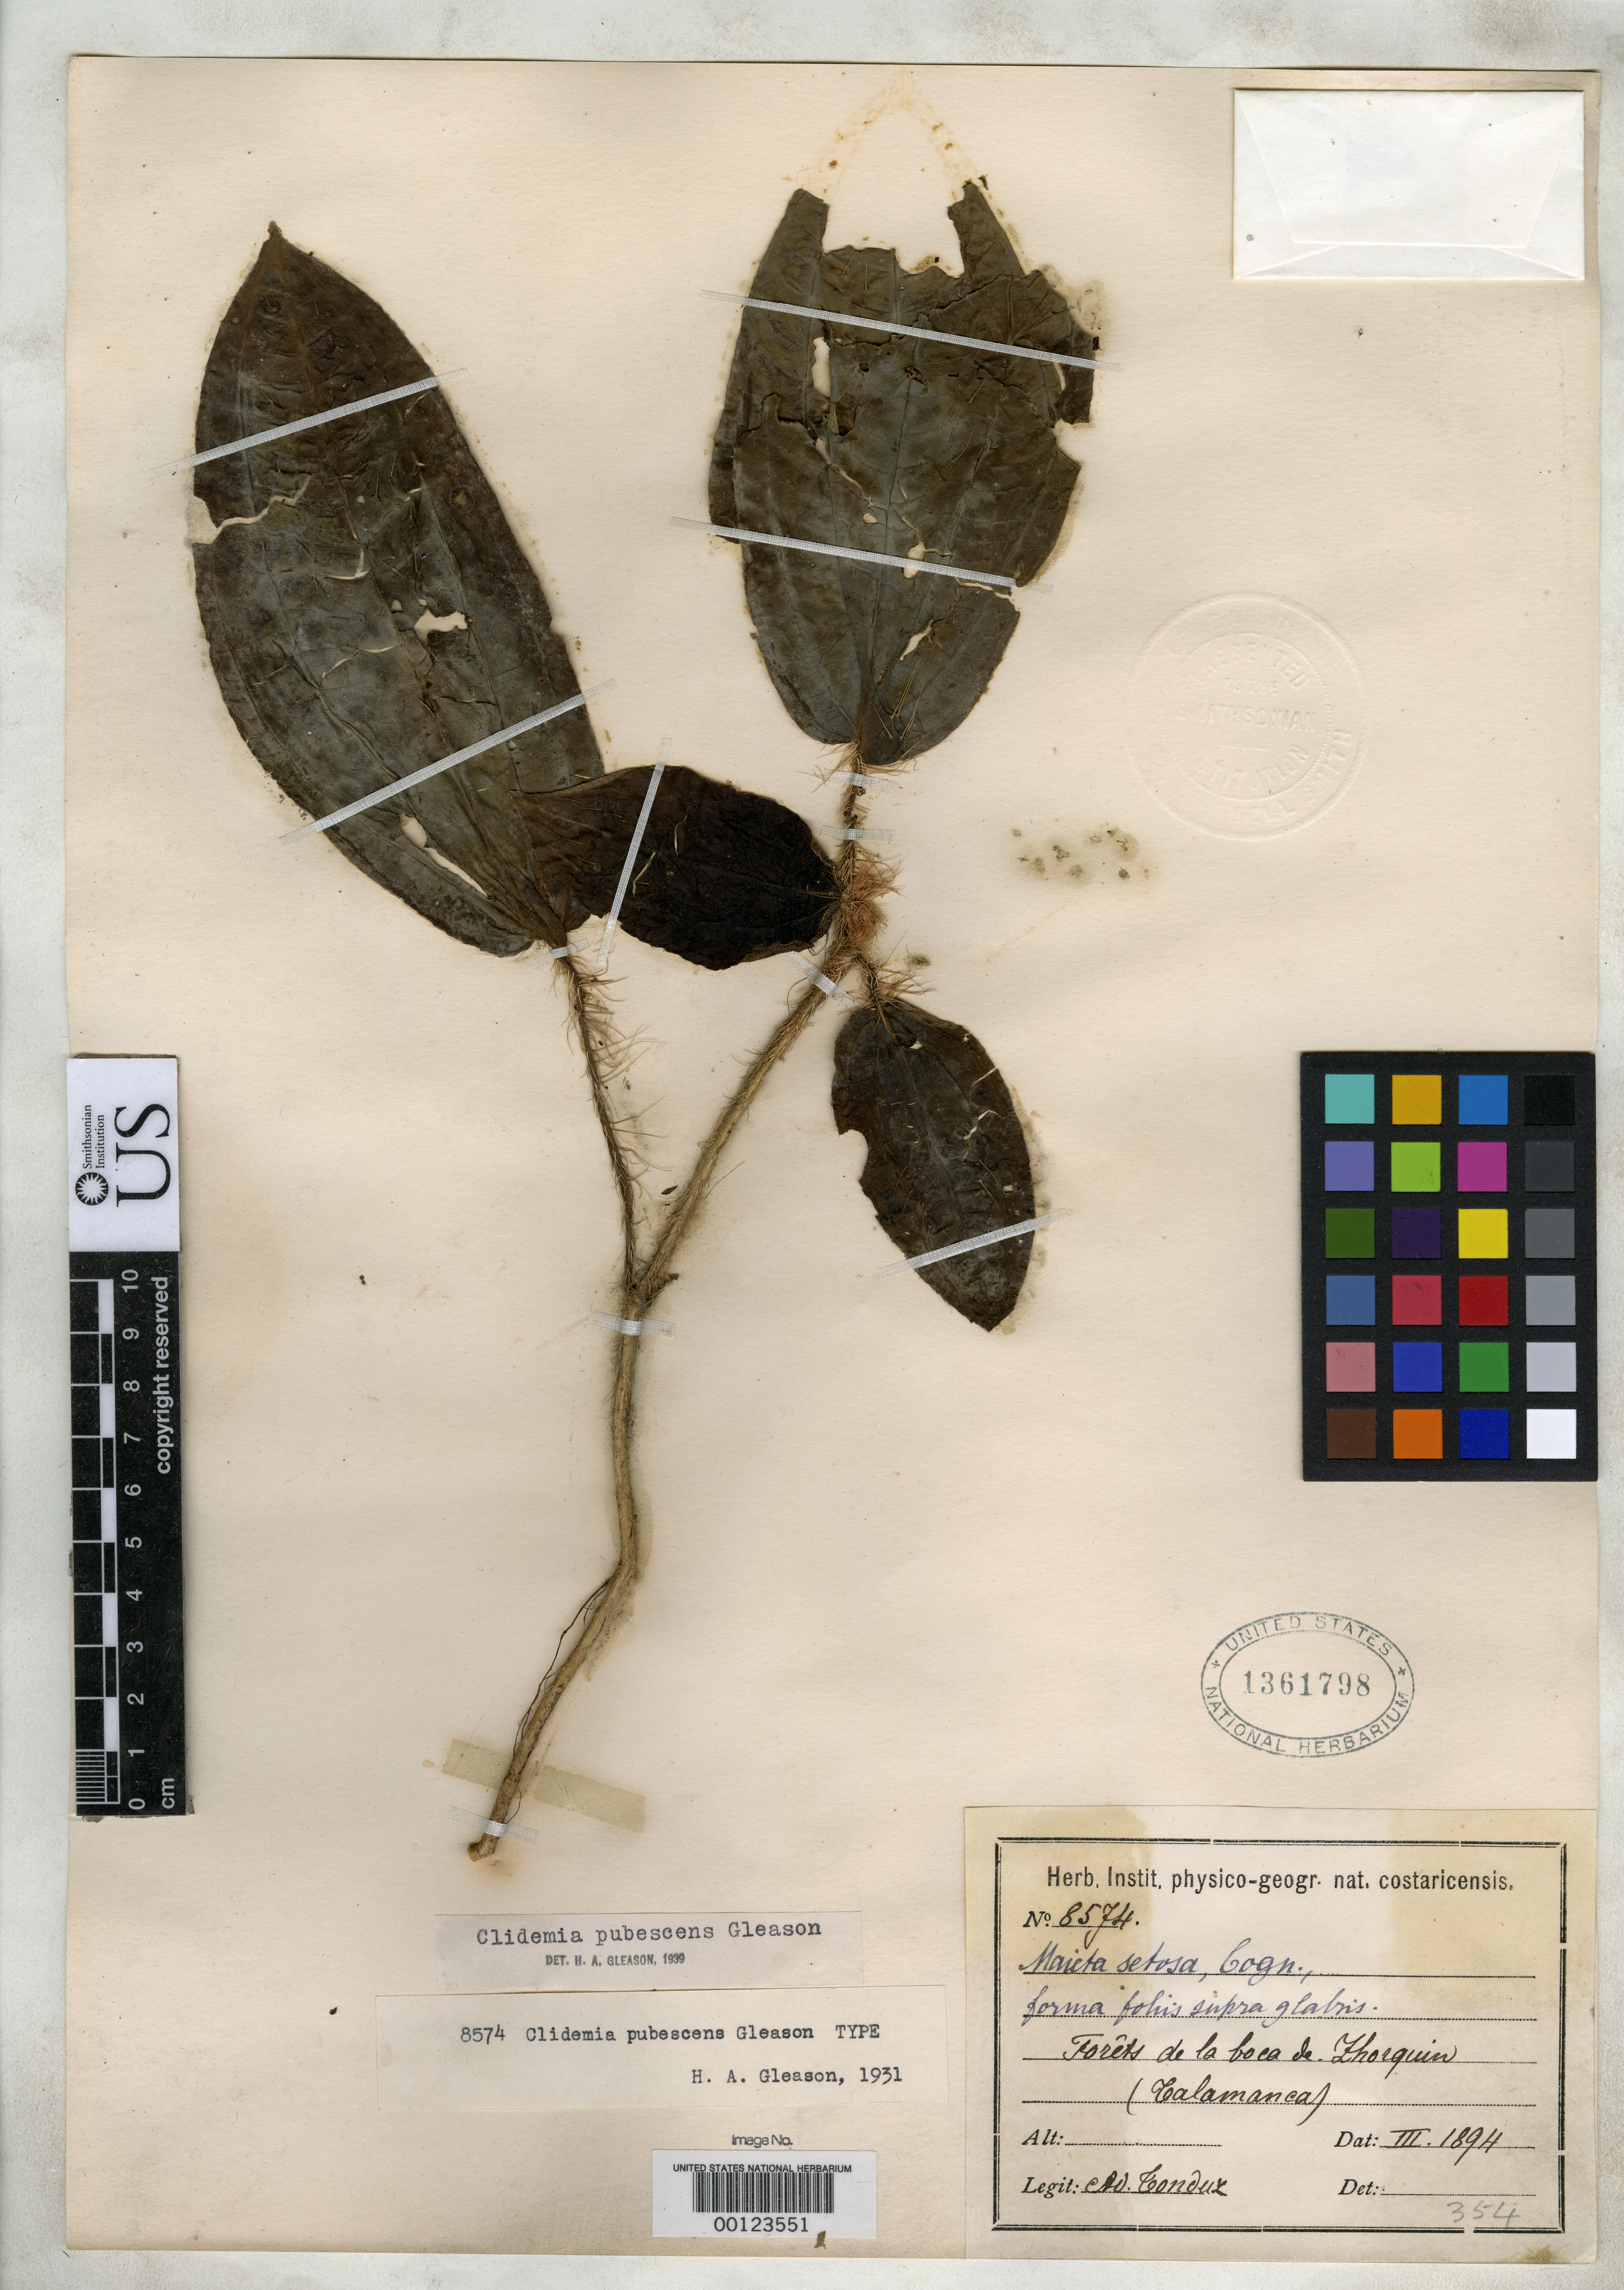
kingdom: Plantae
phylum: Tracheophyta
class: Magnoliopsida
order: Myrtales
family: Melastomataceae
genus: Clidemia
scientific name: Clidemia pubescens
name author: Gleason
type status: Holotype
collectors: A. Tonduz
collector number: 8574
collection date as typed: Mar 1894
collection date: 1894-03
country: Costa Rica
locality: Boca de la Zhorquin, Talamanca Prov.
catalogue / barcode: US 1361798